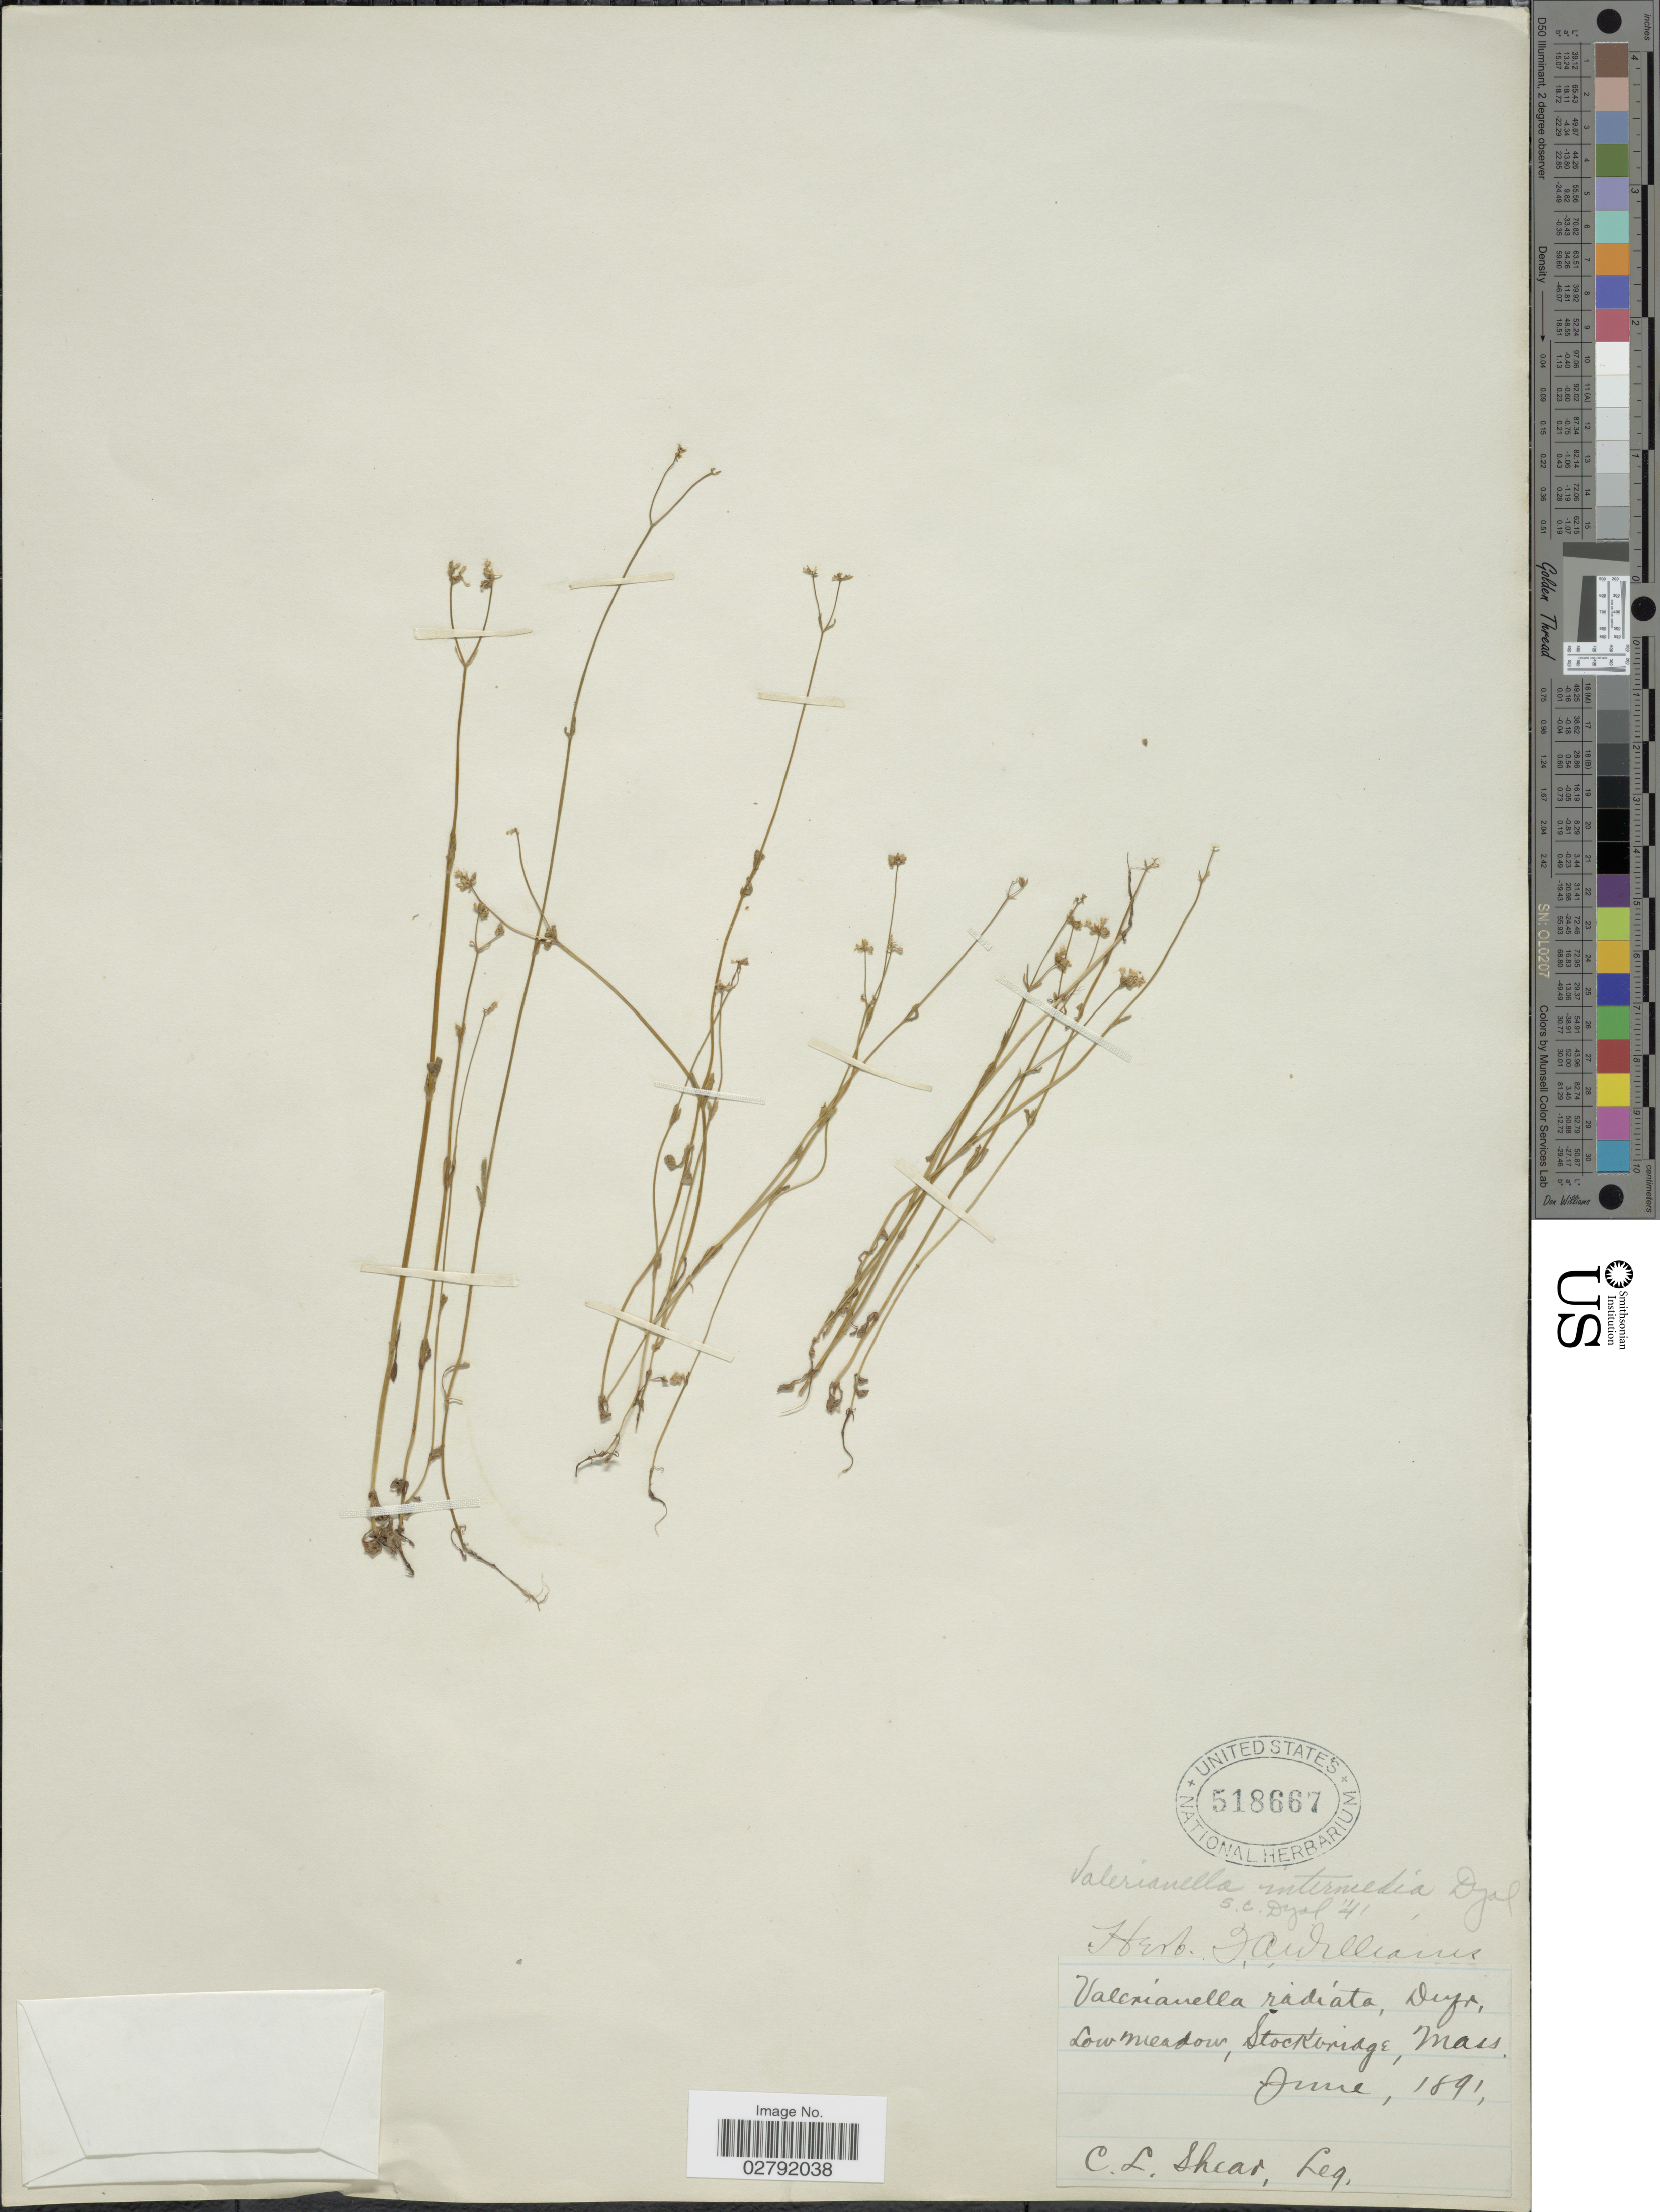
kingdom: Plantae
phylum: Tracheophyta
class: Magnoliopsida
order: Dipsacales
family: Caprifoliaceae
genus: Valerianella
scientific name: Valerianella intermedia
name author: Dyal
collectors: C. L. Shear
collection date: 1891-06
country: United States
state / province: Massachusetts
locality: Low meadows, Stockbridge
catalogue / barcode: US 518667